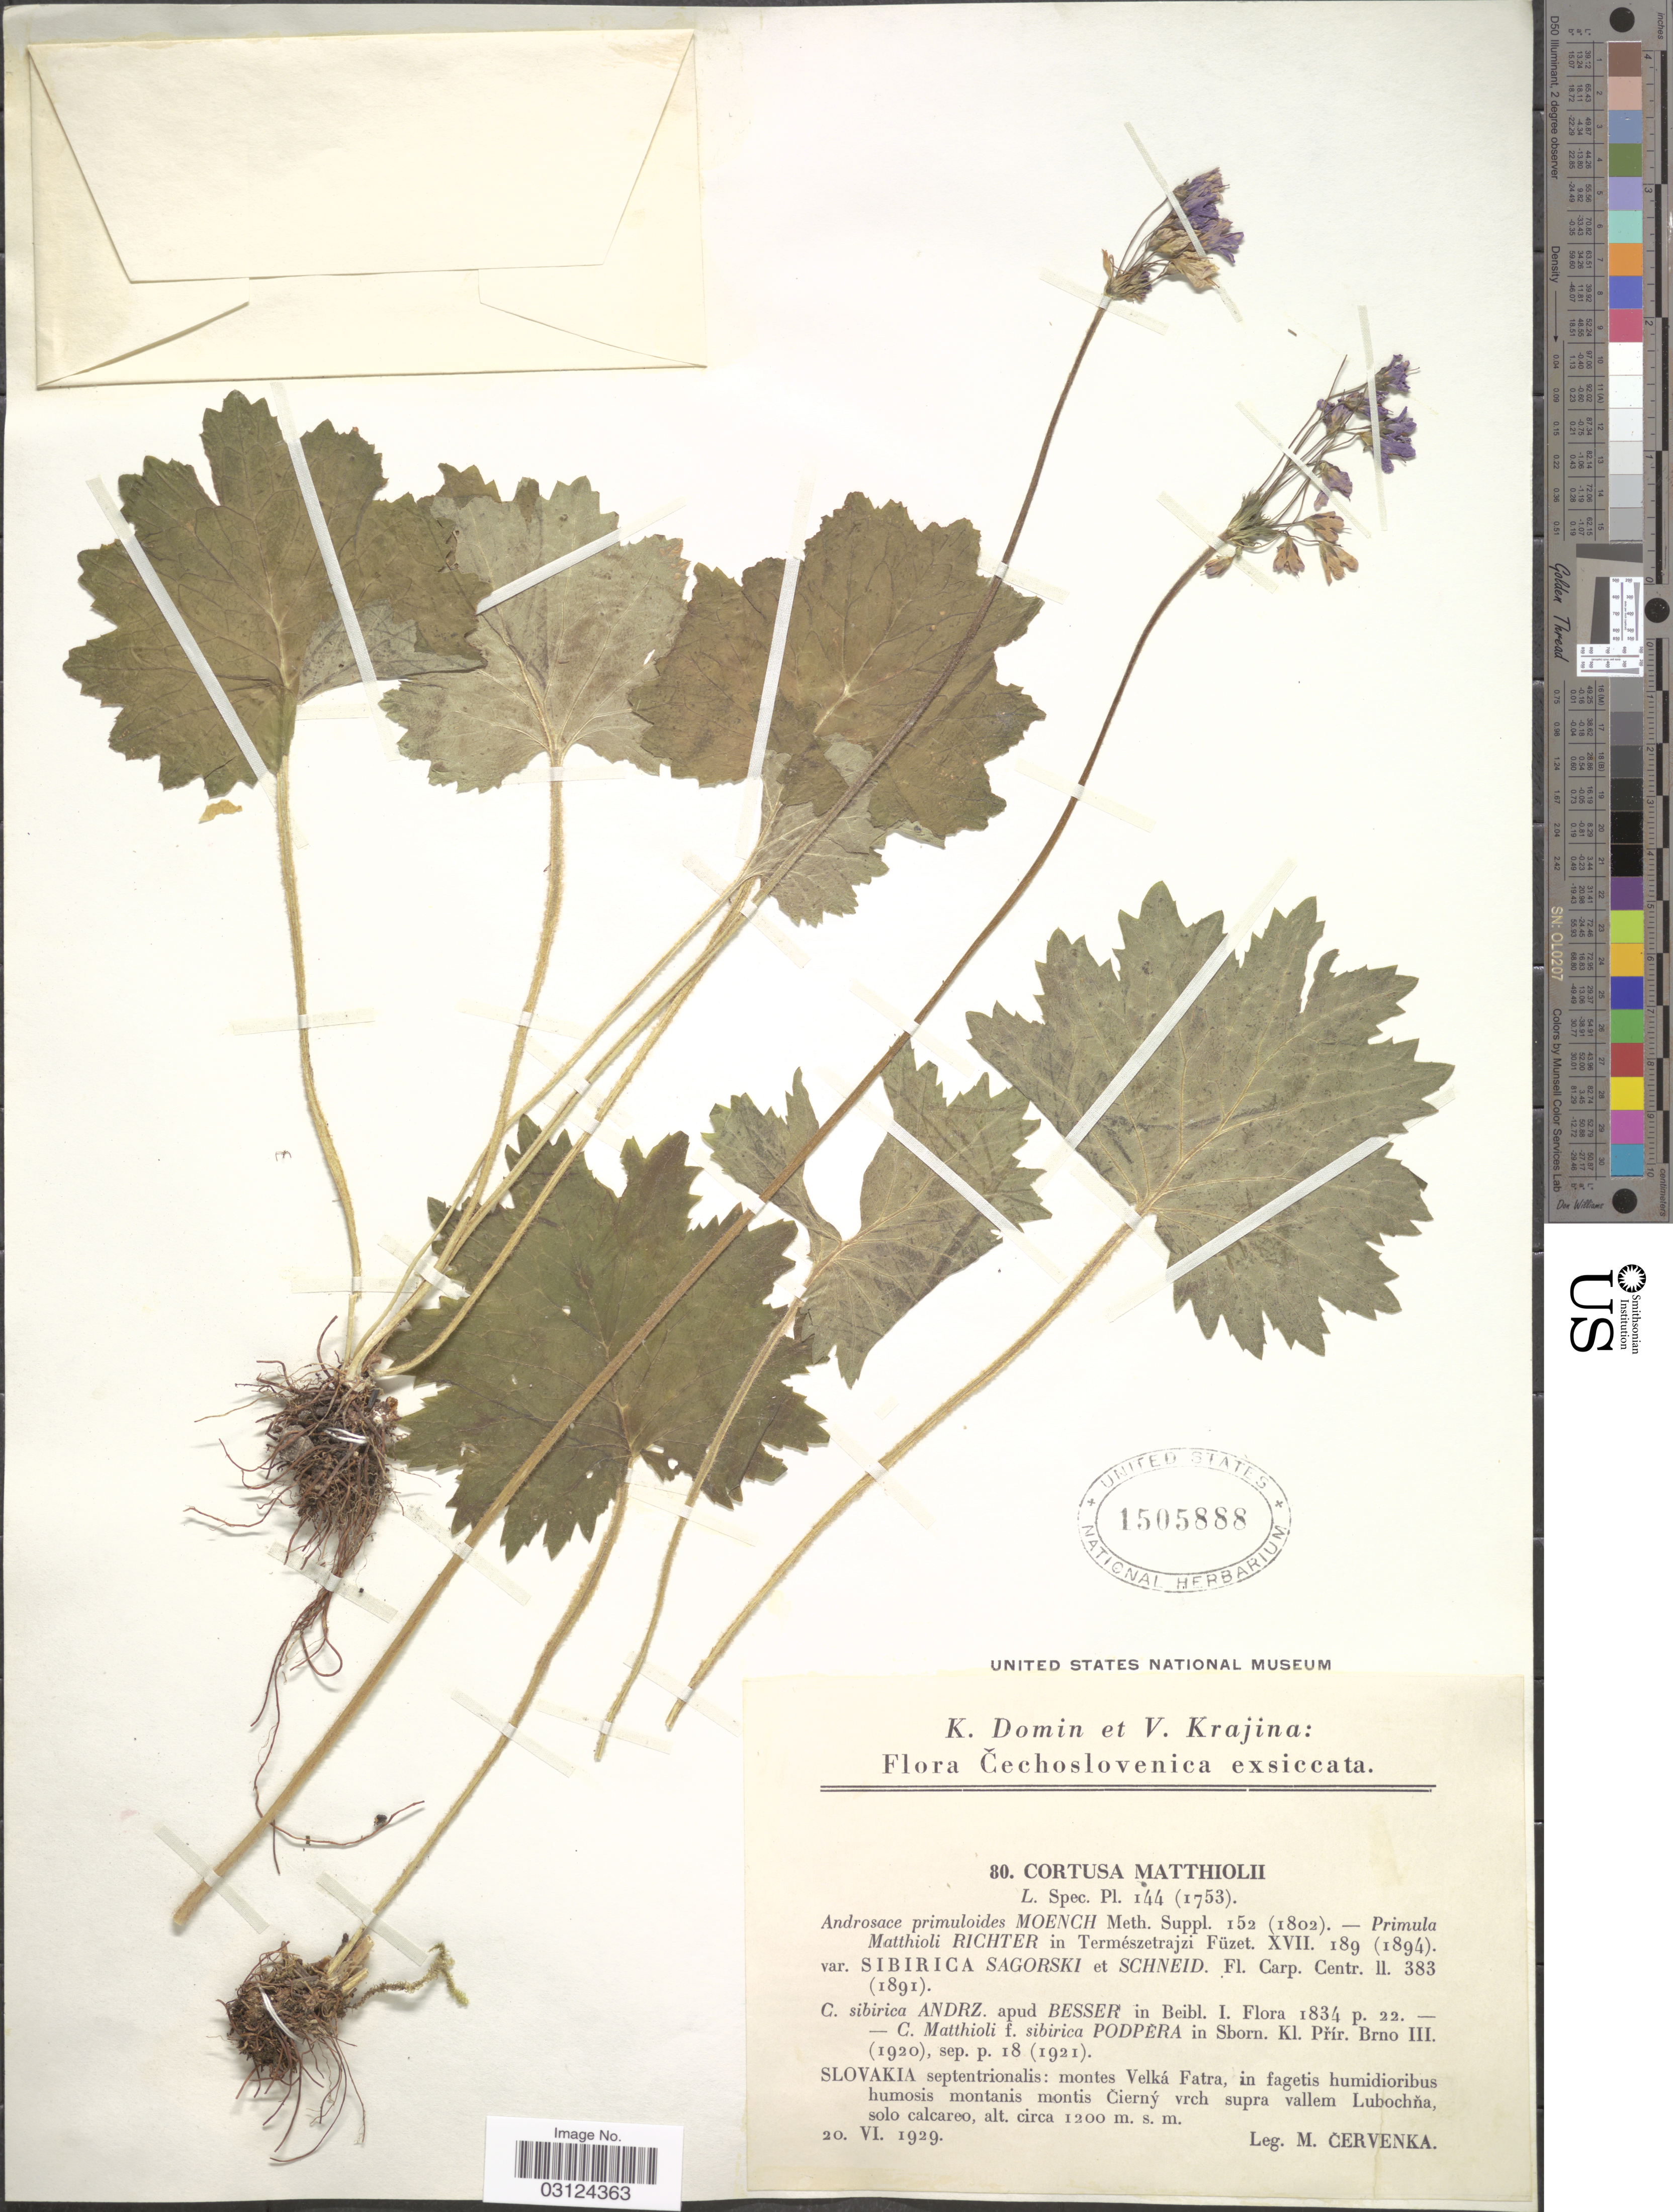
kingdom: Plantae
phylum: Tracheophyta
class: Magnoliopsida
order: Ericales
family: Primulaceae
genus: Cortusa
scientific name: Cortusa matthioli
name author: L.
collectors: M. Cervenka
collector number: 80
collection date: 1929-06-20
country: Slovakia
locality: Cechoslovenica, Slovakia septentrionalis: montes Velká Fatra, in fagetis humidioribus humosis montanis montis Cierný vrch supra vallem Lubochna.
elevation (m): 1200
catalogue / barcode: US 1505888